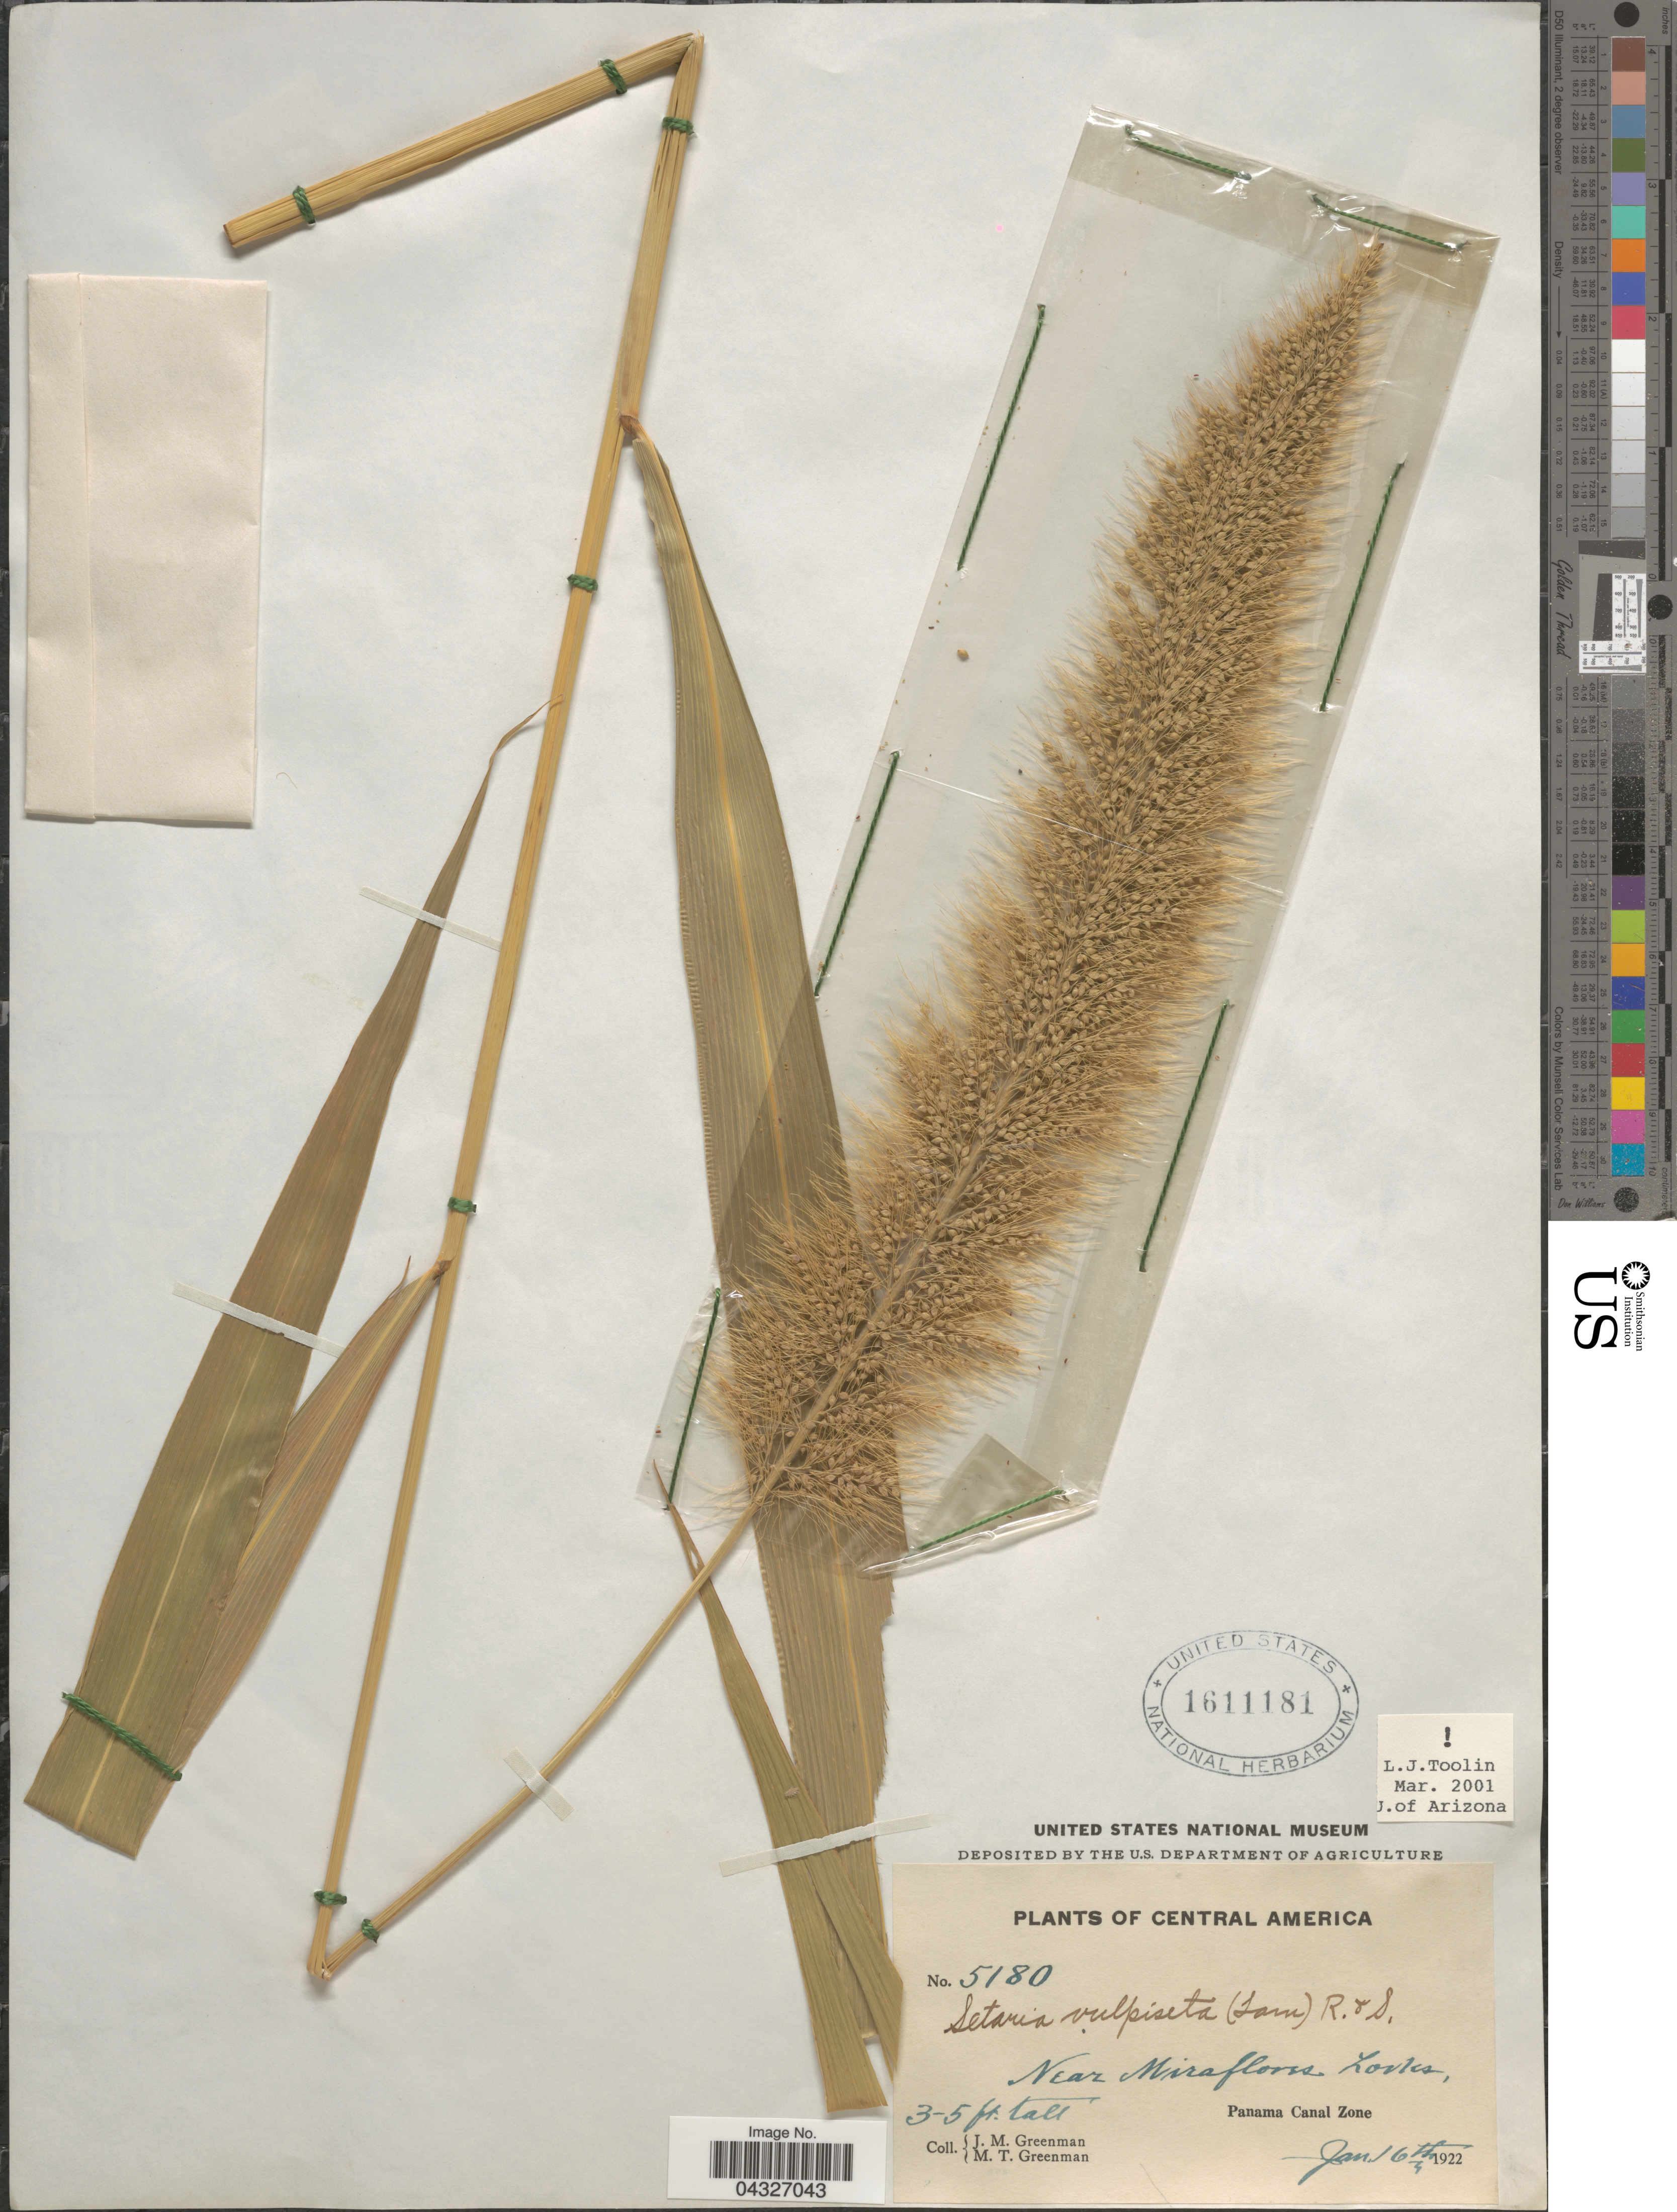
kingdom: Plantae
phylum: Tracheophyta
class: Liliopsida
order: Poales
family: Poaceae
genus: Setaria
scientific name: Setaria vulpiseta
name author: (Lam.) Roem. & Schult.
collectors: J. M. Greenman & M. Greenman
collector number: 5180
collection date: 1922-01-16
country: Panama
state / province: Colón / Panamá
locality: Near Miraflores Locks, Panama Canal Zone.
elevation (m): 1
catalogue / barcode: US 1611181